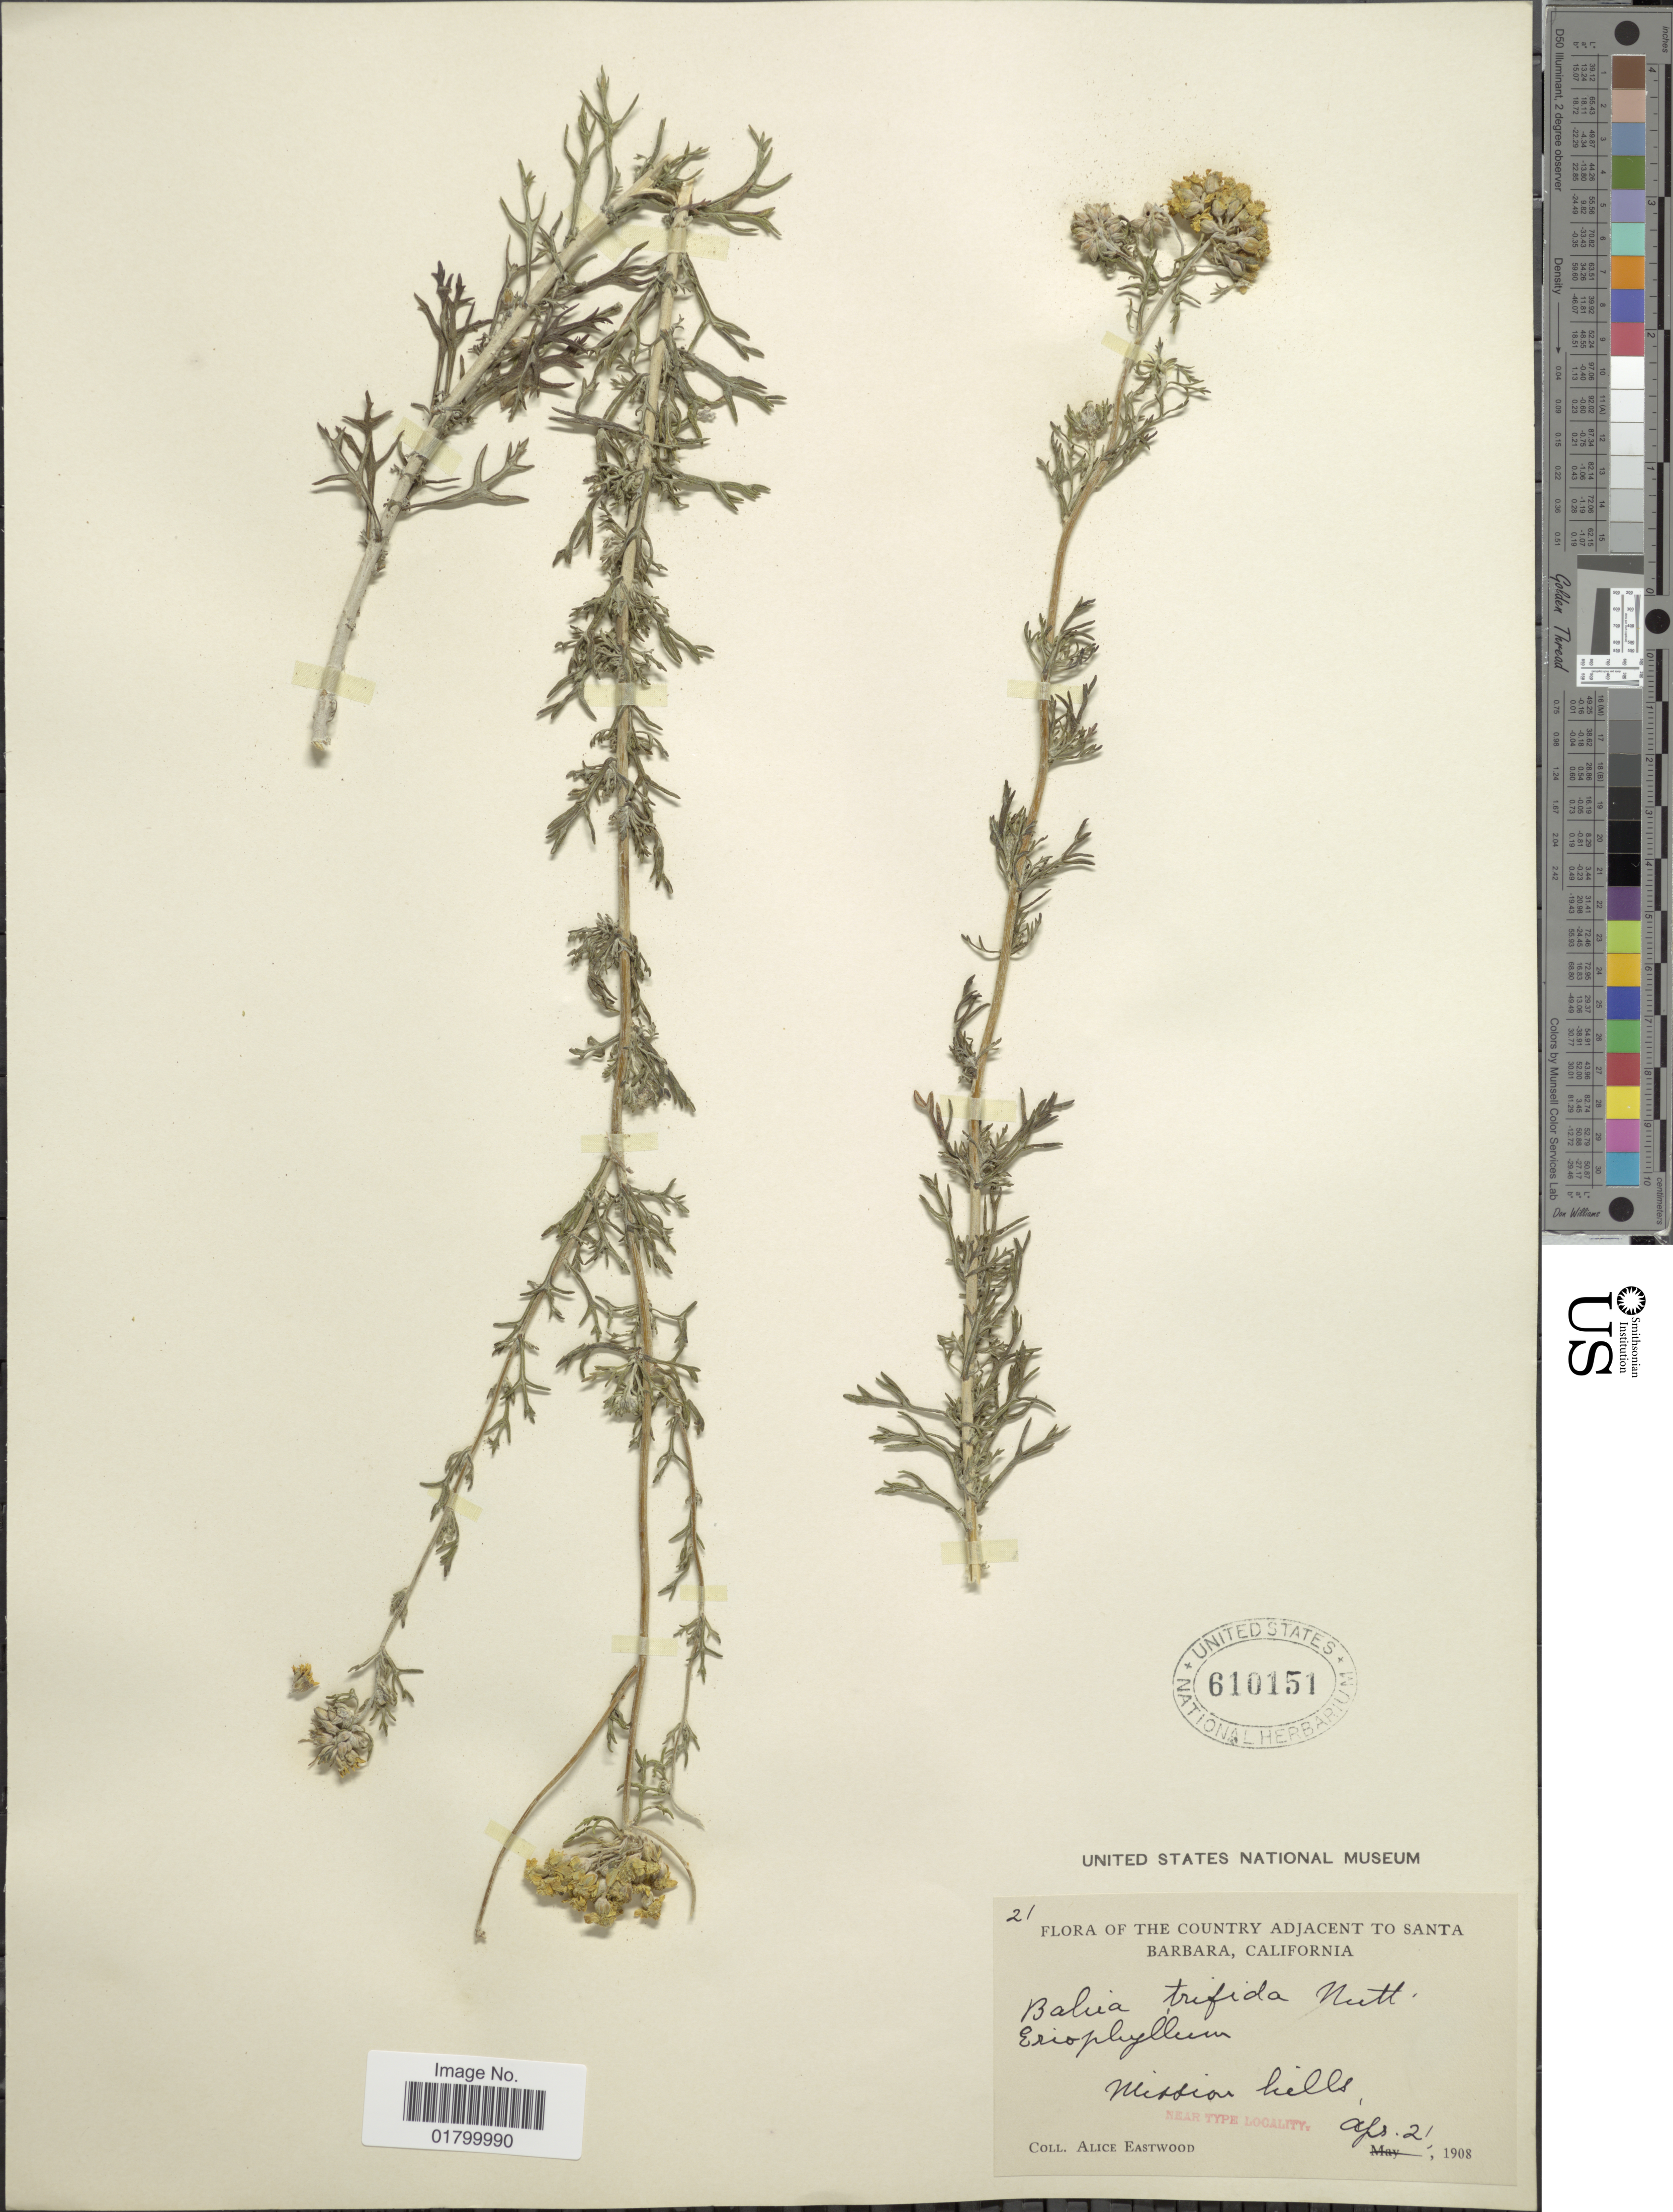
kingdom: Plantae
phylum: Tracheophyta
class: Magnoliopsida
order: Asterales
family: Asteraceae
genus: Eriophyllum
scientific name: Eriophyllum confertiflorum var. trifidum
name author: (Nutt.) A. Gray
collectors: A. Eastwood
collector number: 21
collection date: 1908-04-21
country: United States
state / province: California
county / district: Santa Barbara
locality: The Country Adjacent to Santa Barbara, California, Mission Hills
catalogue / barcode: US 610151